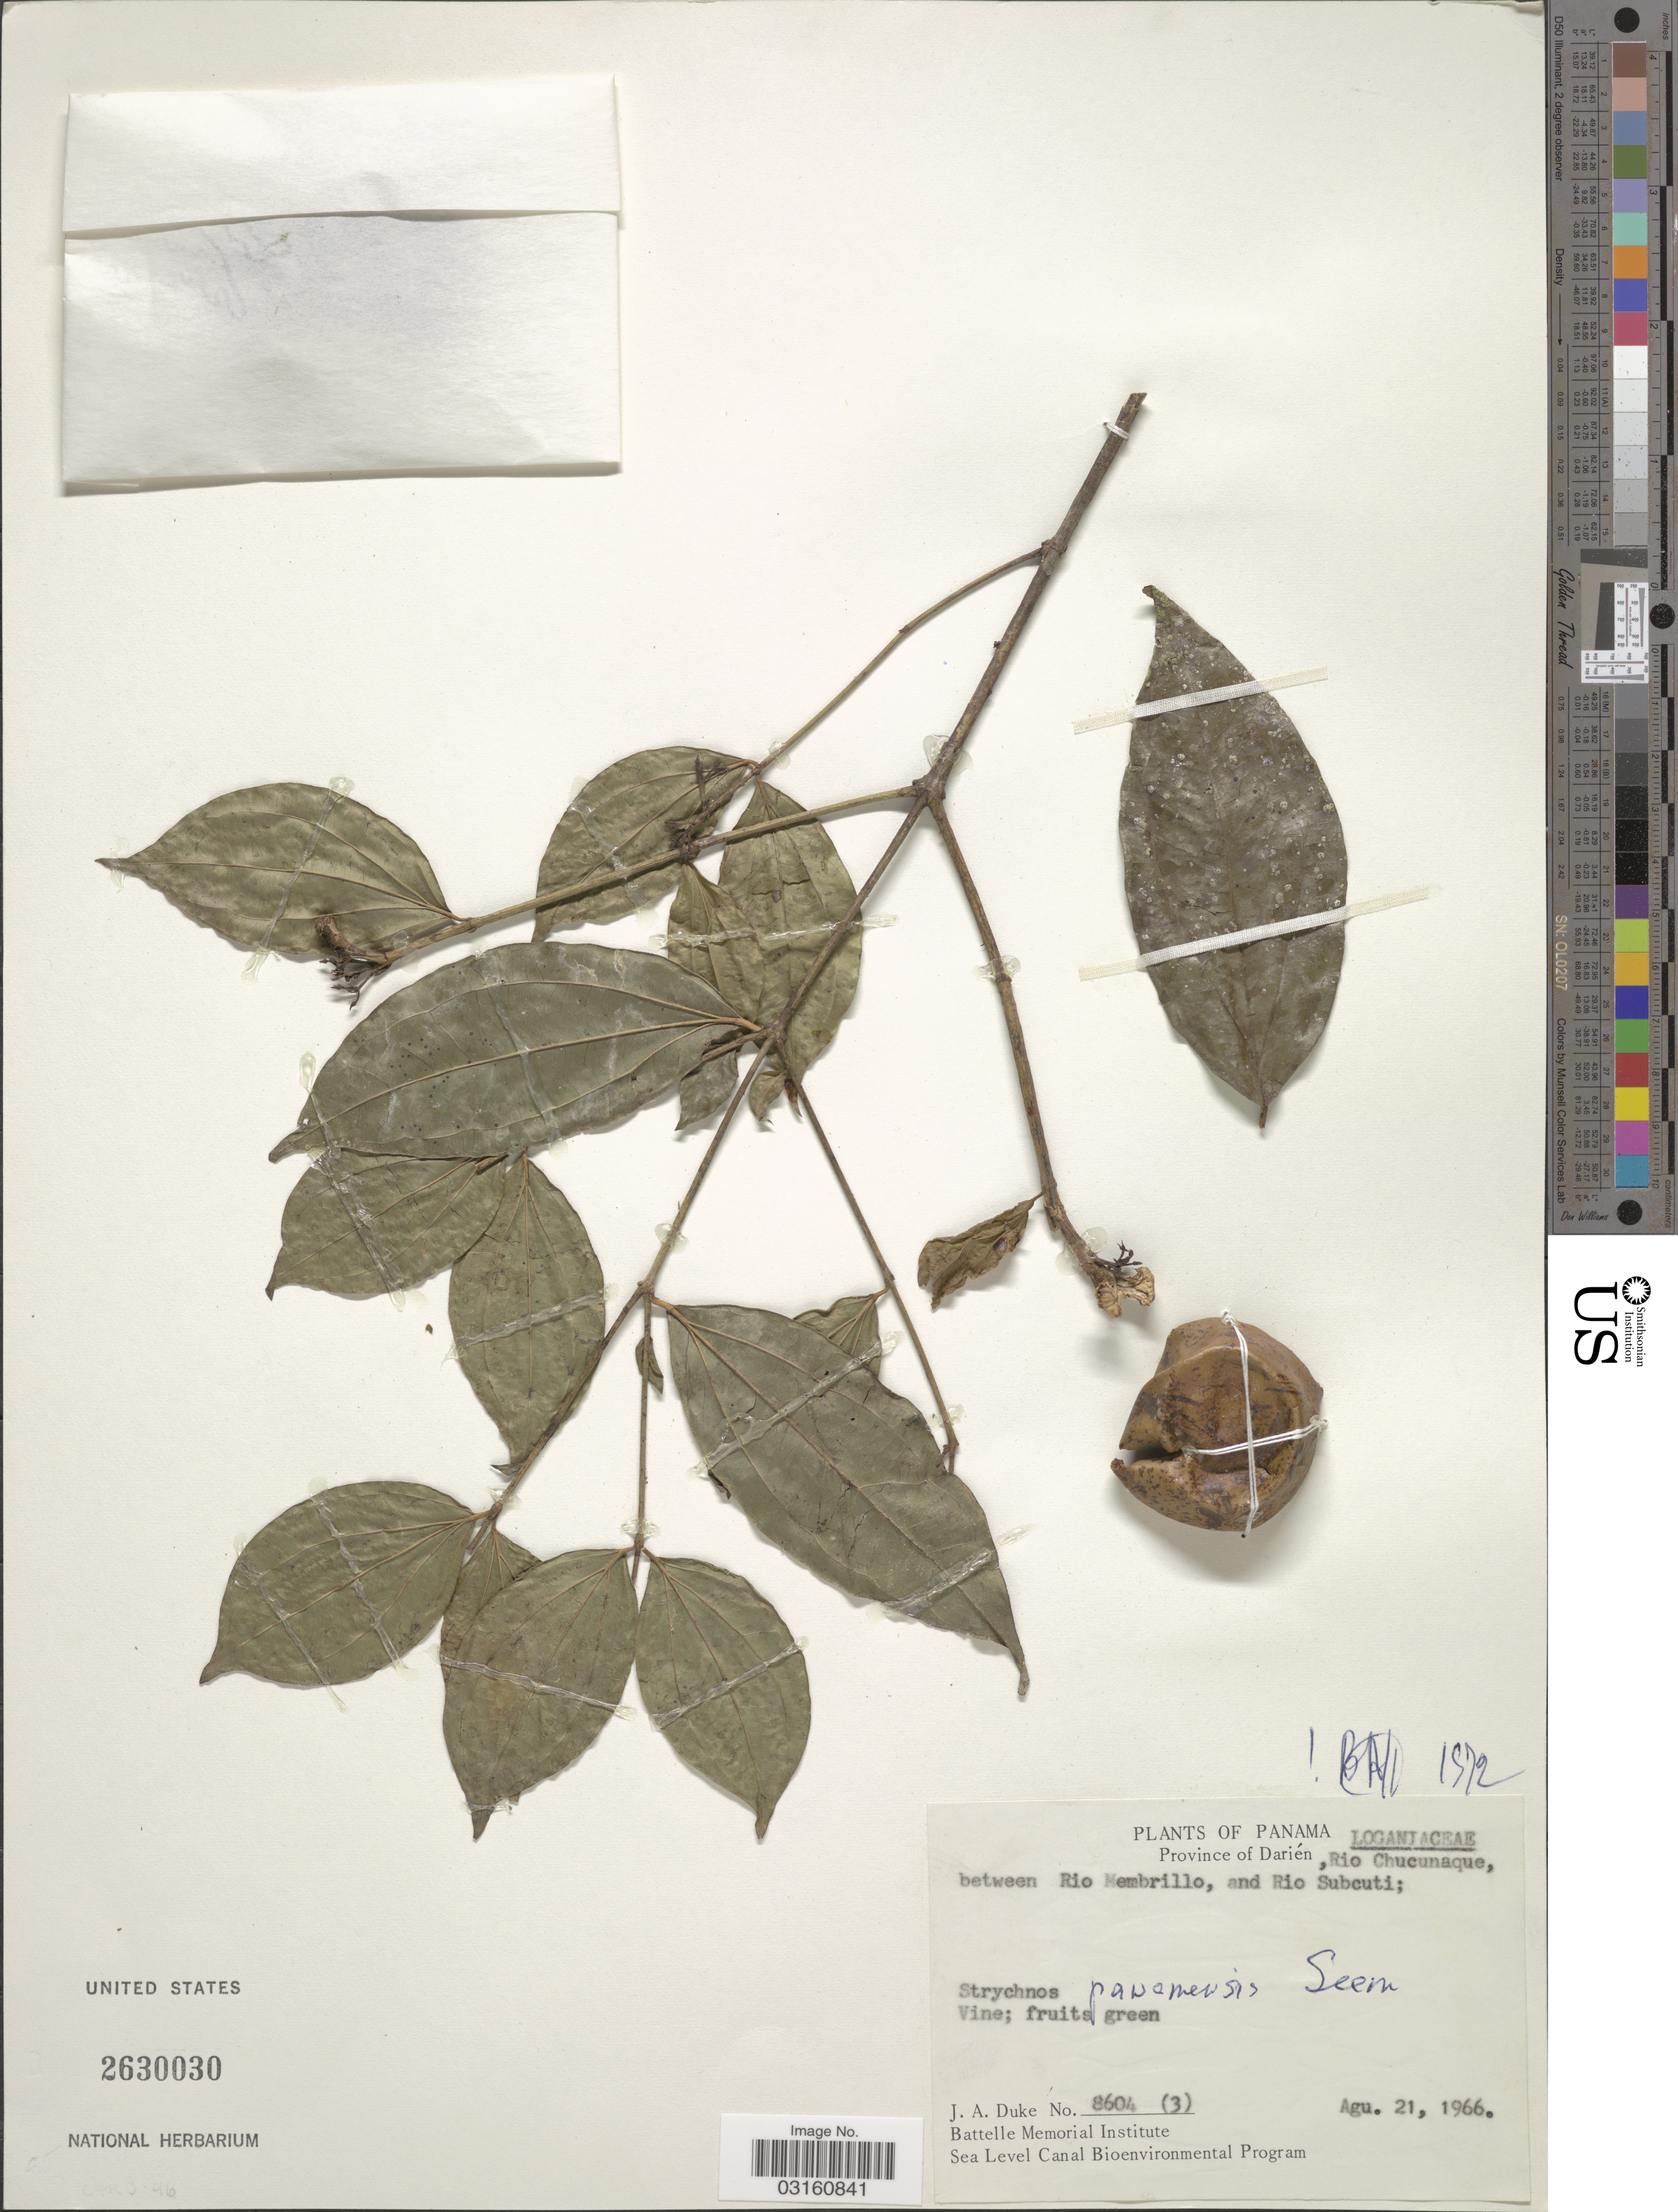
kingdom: Plantae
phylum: Tracheophyta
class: Magnoliopsida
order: Gentianales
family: Loganiaceae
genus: Strychnos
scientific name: Strychnos panamensis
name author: Seem.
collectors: J. A. Duke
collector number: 8604(3)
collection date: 1966-08-21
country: Panama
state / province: Darién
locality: Rio Chucunaque, between Rio Membrillo, and Rio Subcuti.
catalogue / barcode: US 2630030